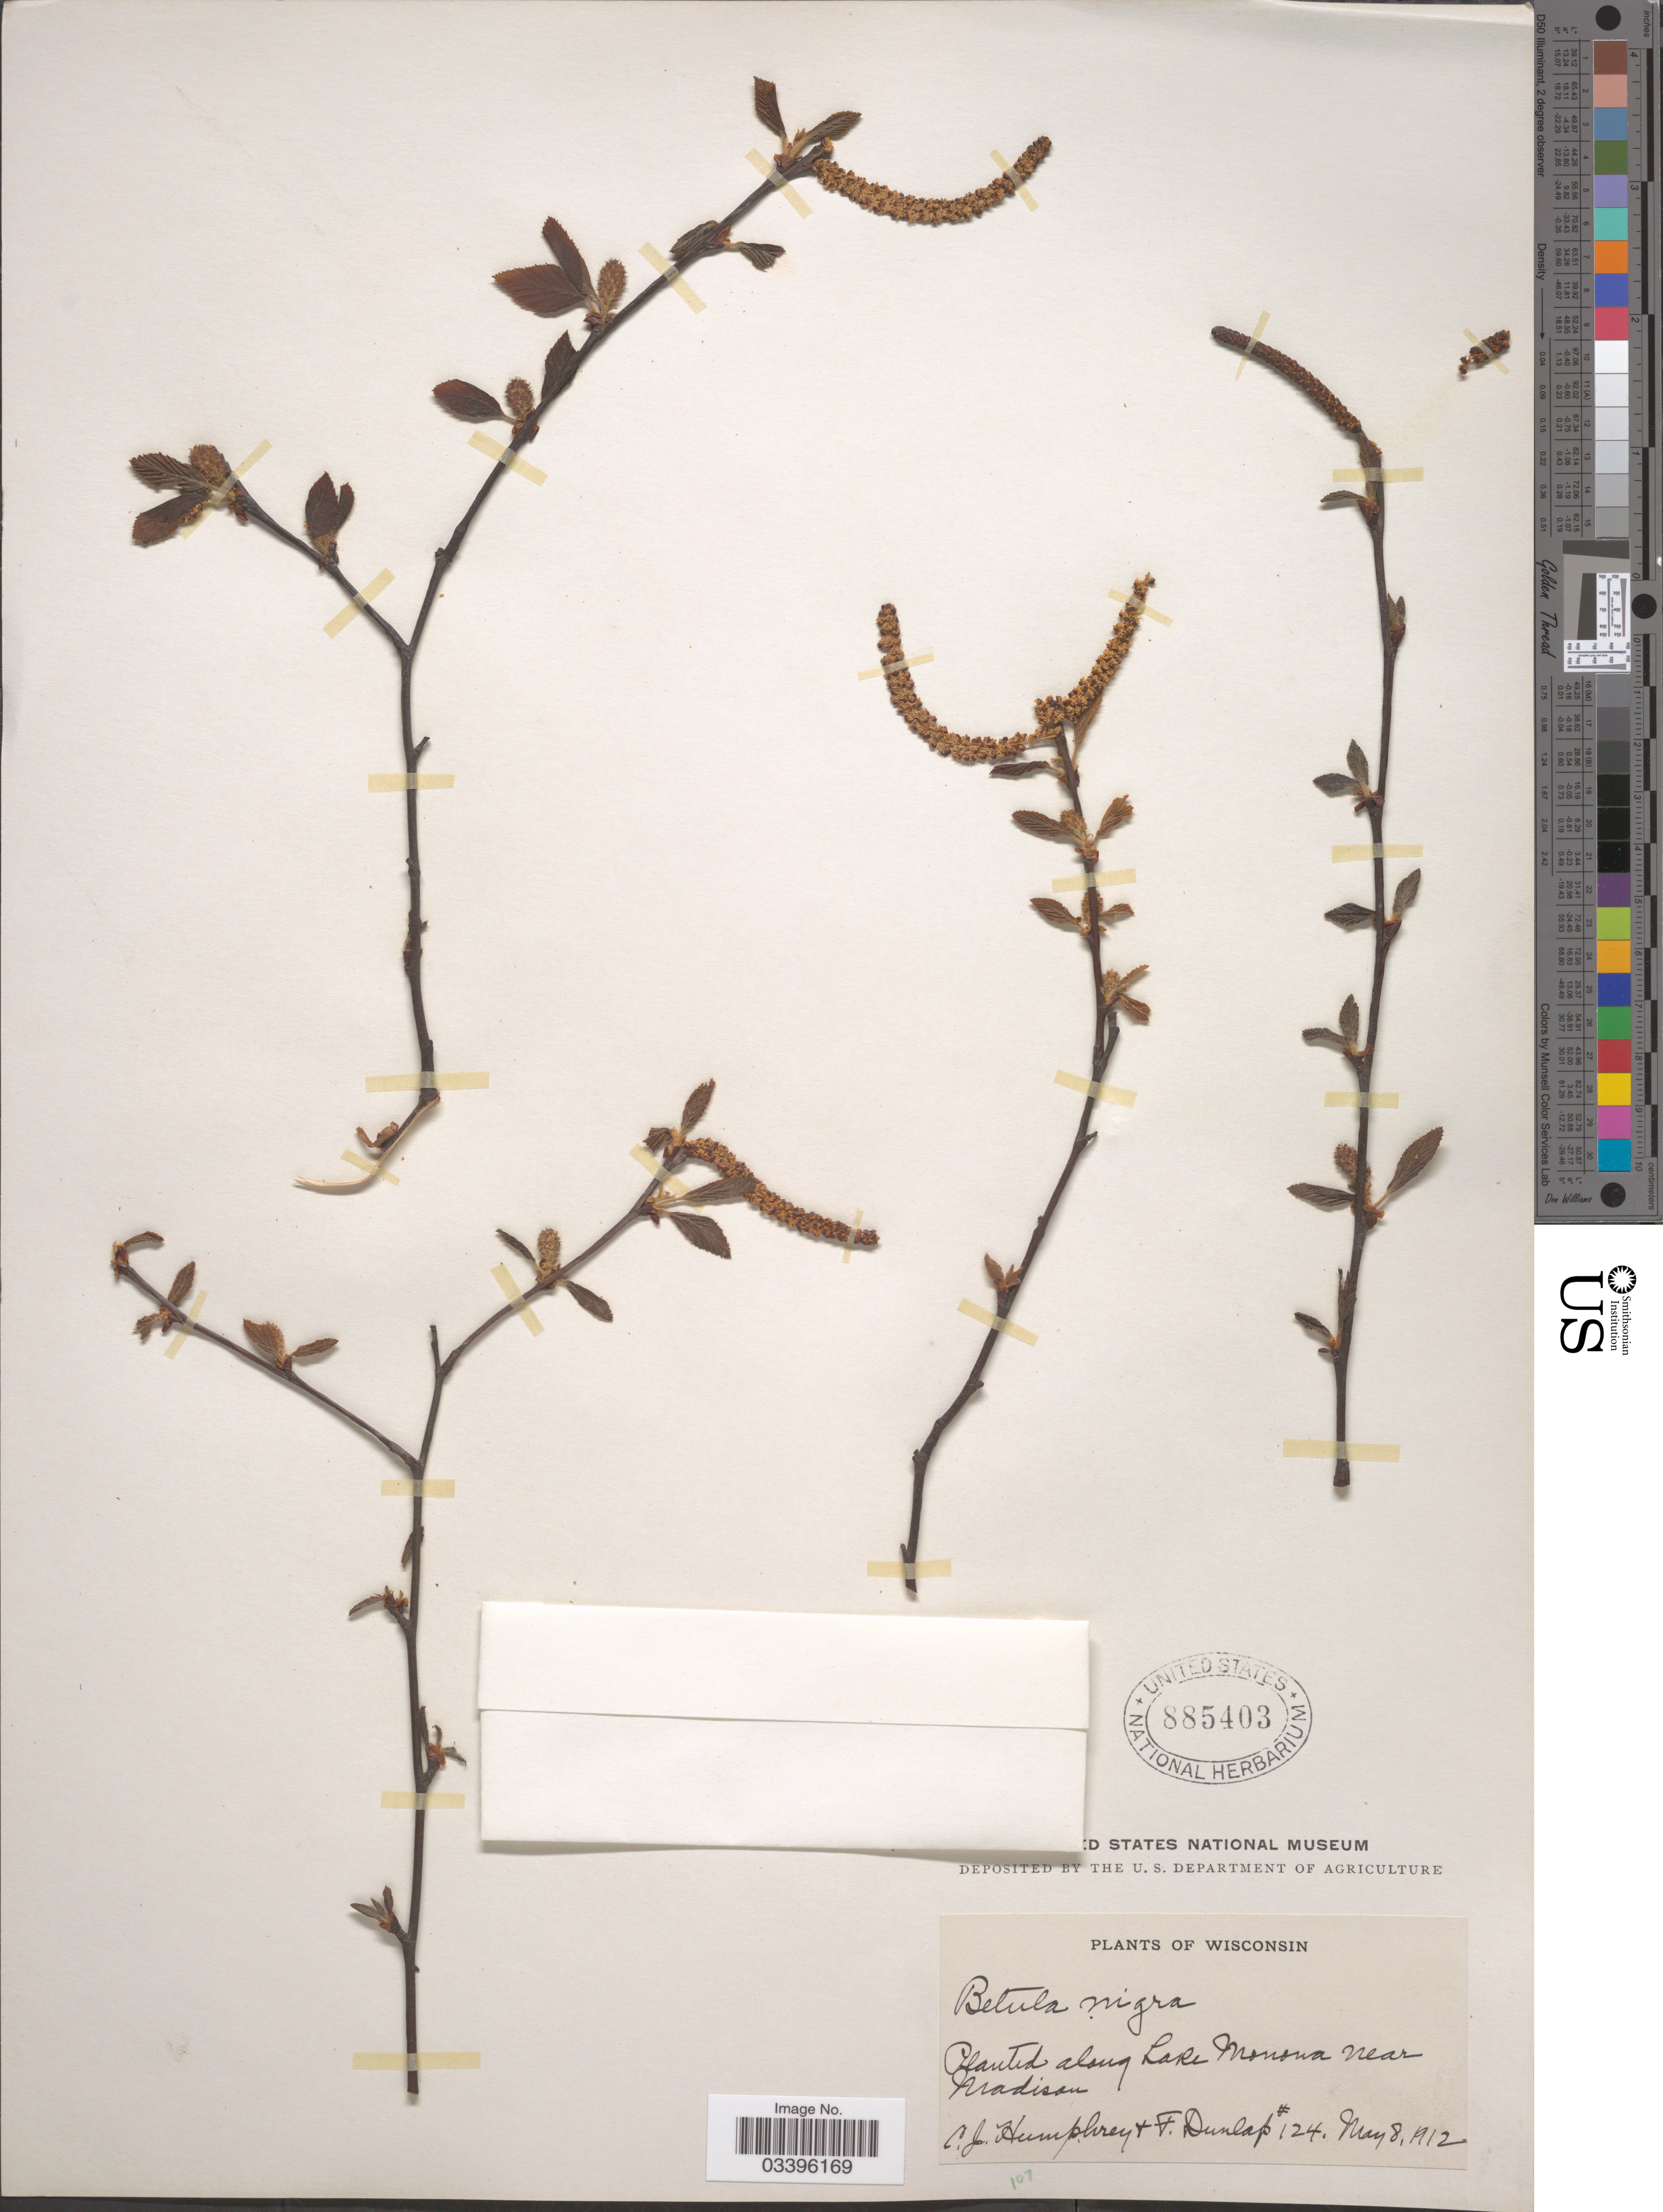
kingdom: Plantae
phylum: Tracheophyta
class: Magnoliopsida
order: Fagales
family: Betulaceae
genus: Betula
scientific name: Betula nigra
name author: L.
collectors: C. Humphrey & F. Dunlap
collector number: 124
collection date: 1912-05-08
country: United States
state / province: Wisconsin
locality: Planted along Lake Monona near Madison.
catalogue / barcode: US 885403